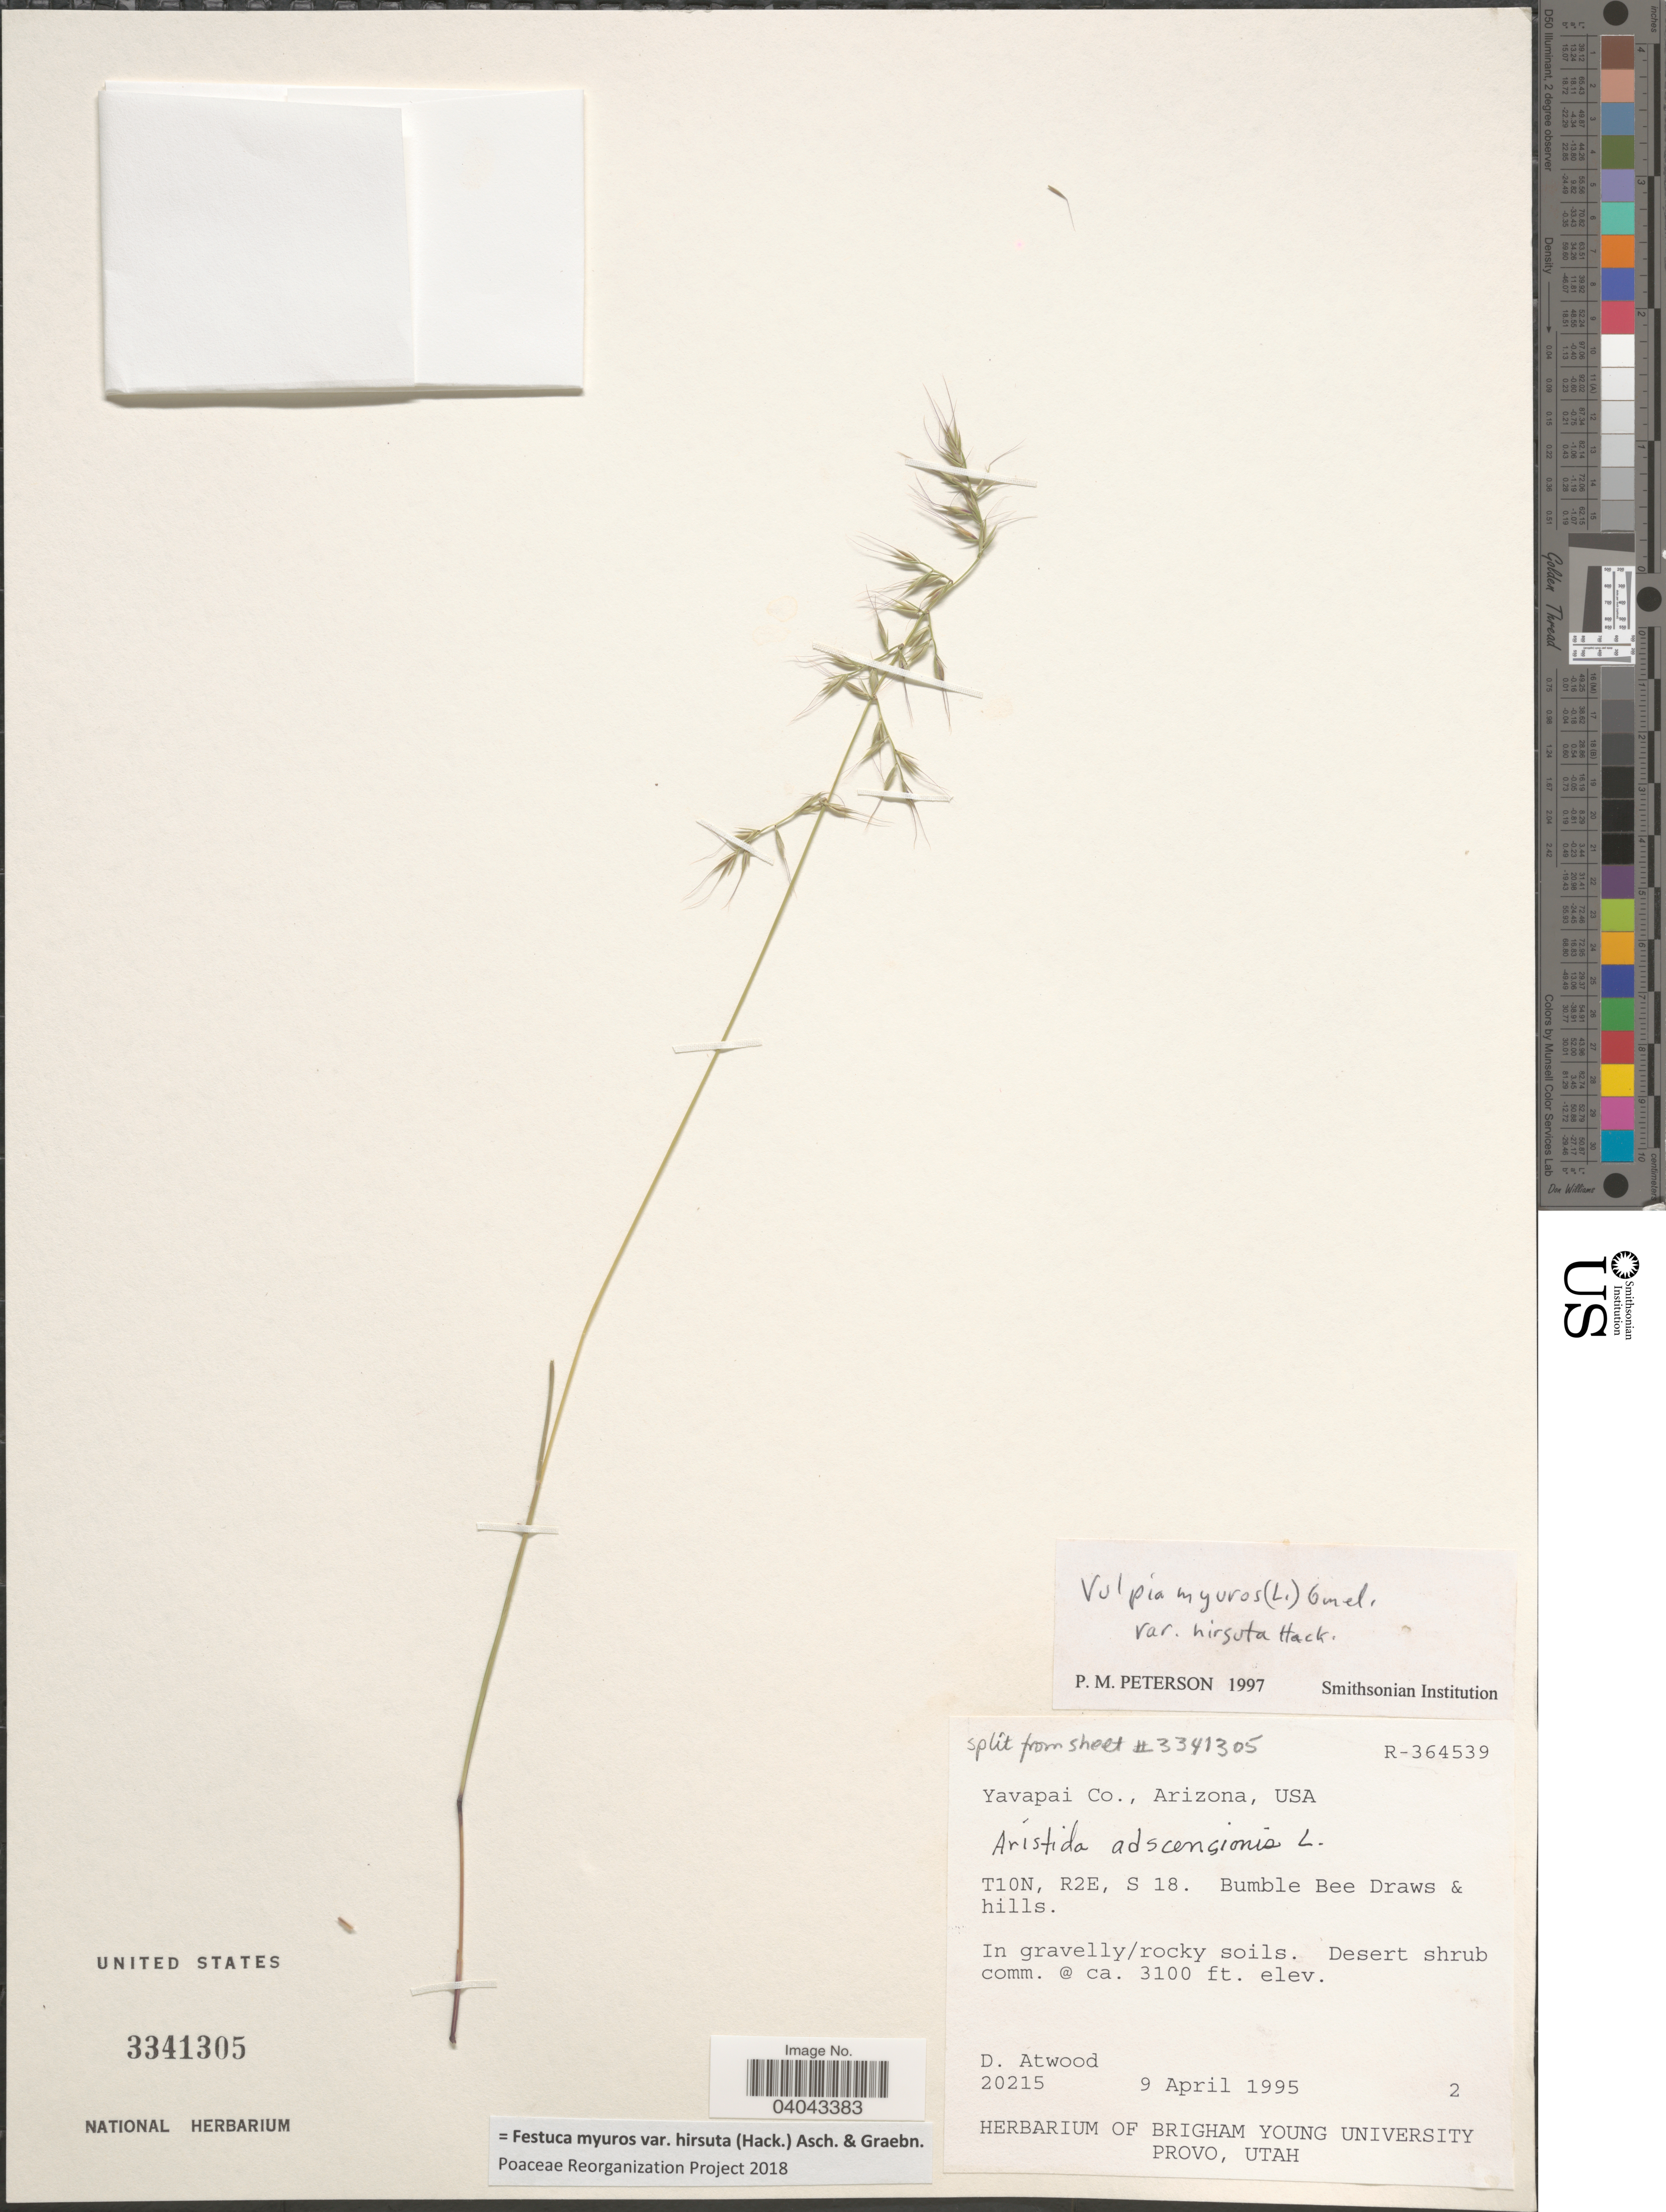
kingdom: Plantae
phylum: Tracheophyta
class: Liliopsida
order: Poales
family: Poaceae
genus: Festuca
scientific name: Festuca myuros var. hirsuta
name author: (Hack.) Asch. & Graebn.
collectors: D. Atwood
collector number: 20215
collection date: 1995-04-09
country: United States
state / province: Arizona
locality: Yavapai Co., T10N, R2E, S 18. Bumble Bee Draws & hills.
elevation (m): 945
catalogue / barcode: US 3341305